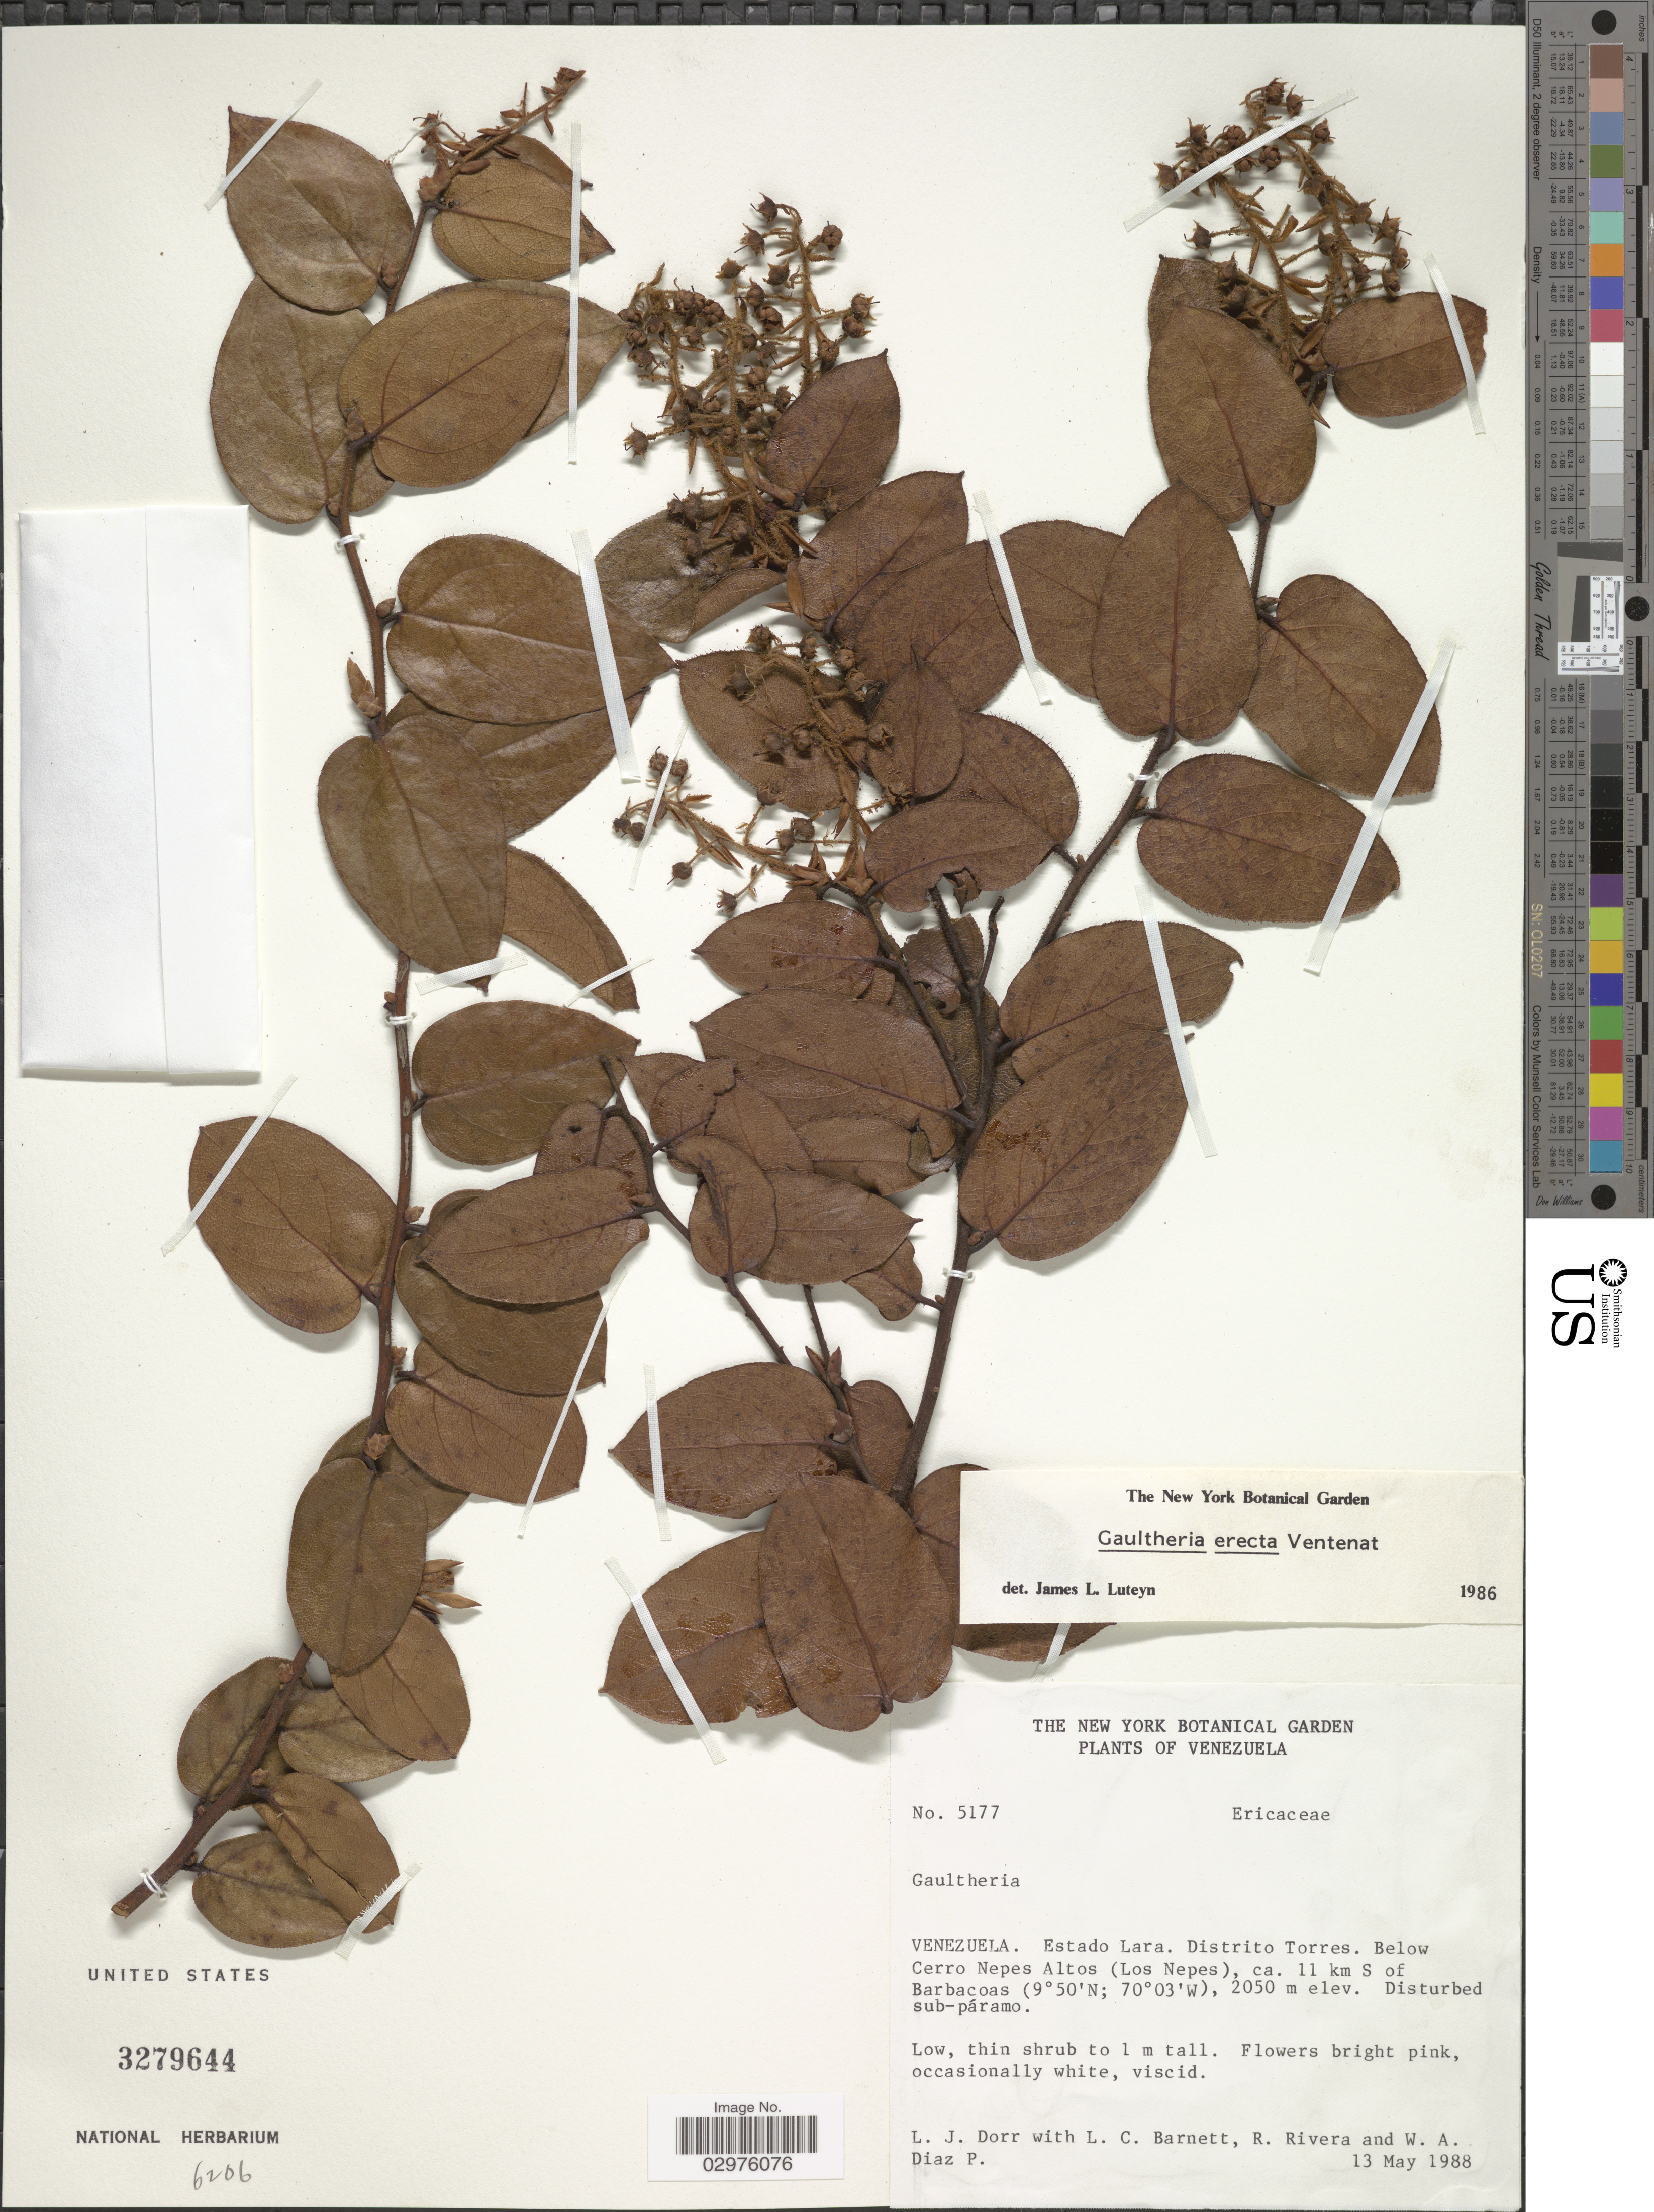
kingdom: Plantae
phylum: Tracheophyta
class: Magnoliopsida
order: Ericales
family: Ericaceae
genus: Gaultheria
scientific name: Gaultheria erecta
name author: Vent.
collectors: L. J. Dorr, L. C. Barnett, R. Rivera & W. Díaz P.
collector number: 5177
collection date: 1988-05-13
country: Venezuela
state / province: Lara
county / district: Torres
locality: Below Cerro Nepes Altos (Los Nepes), ca. 11 km S of Barbacoas.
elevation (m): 2050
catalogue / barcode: US 3279644